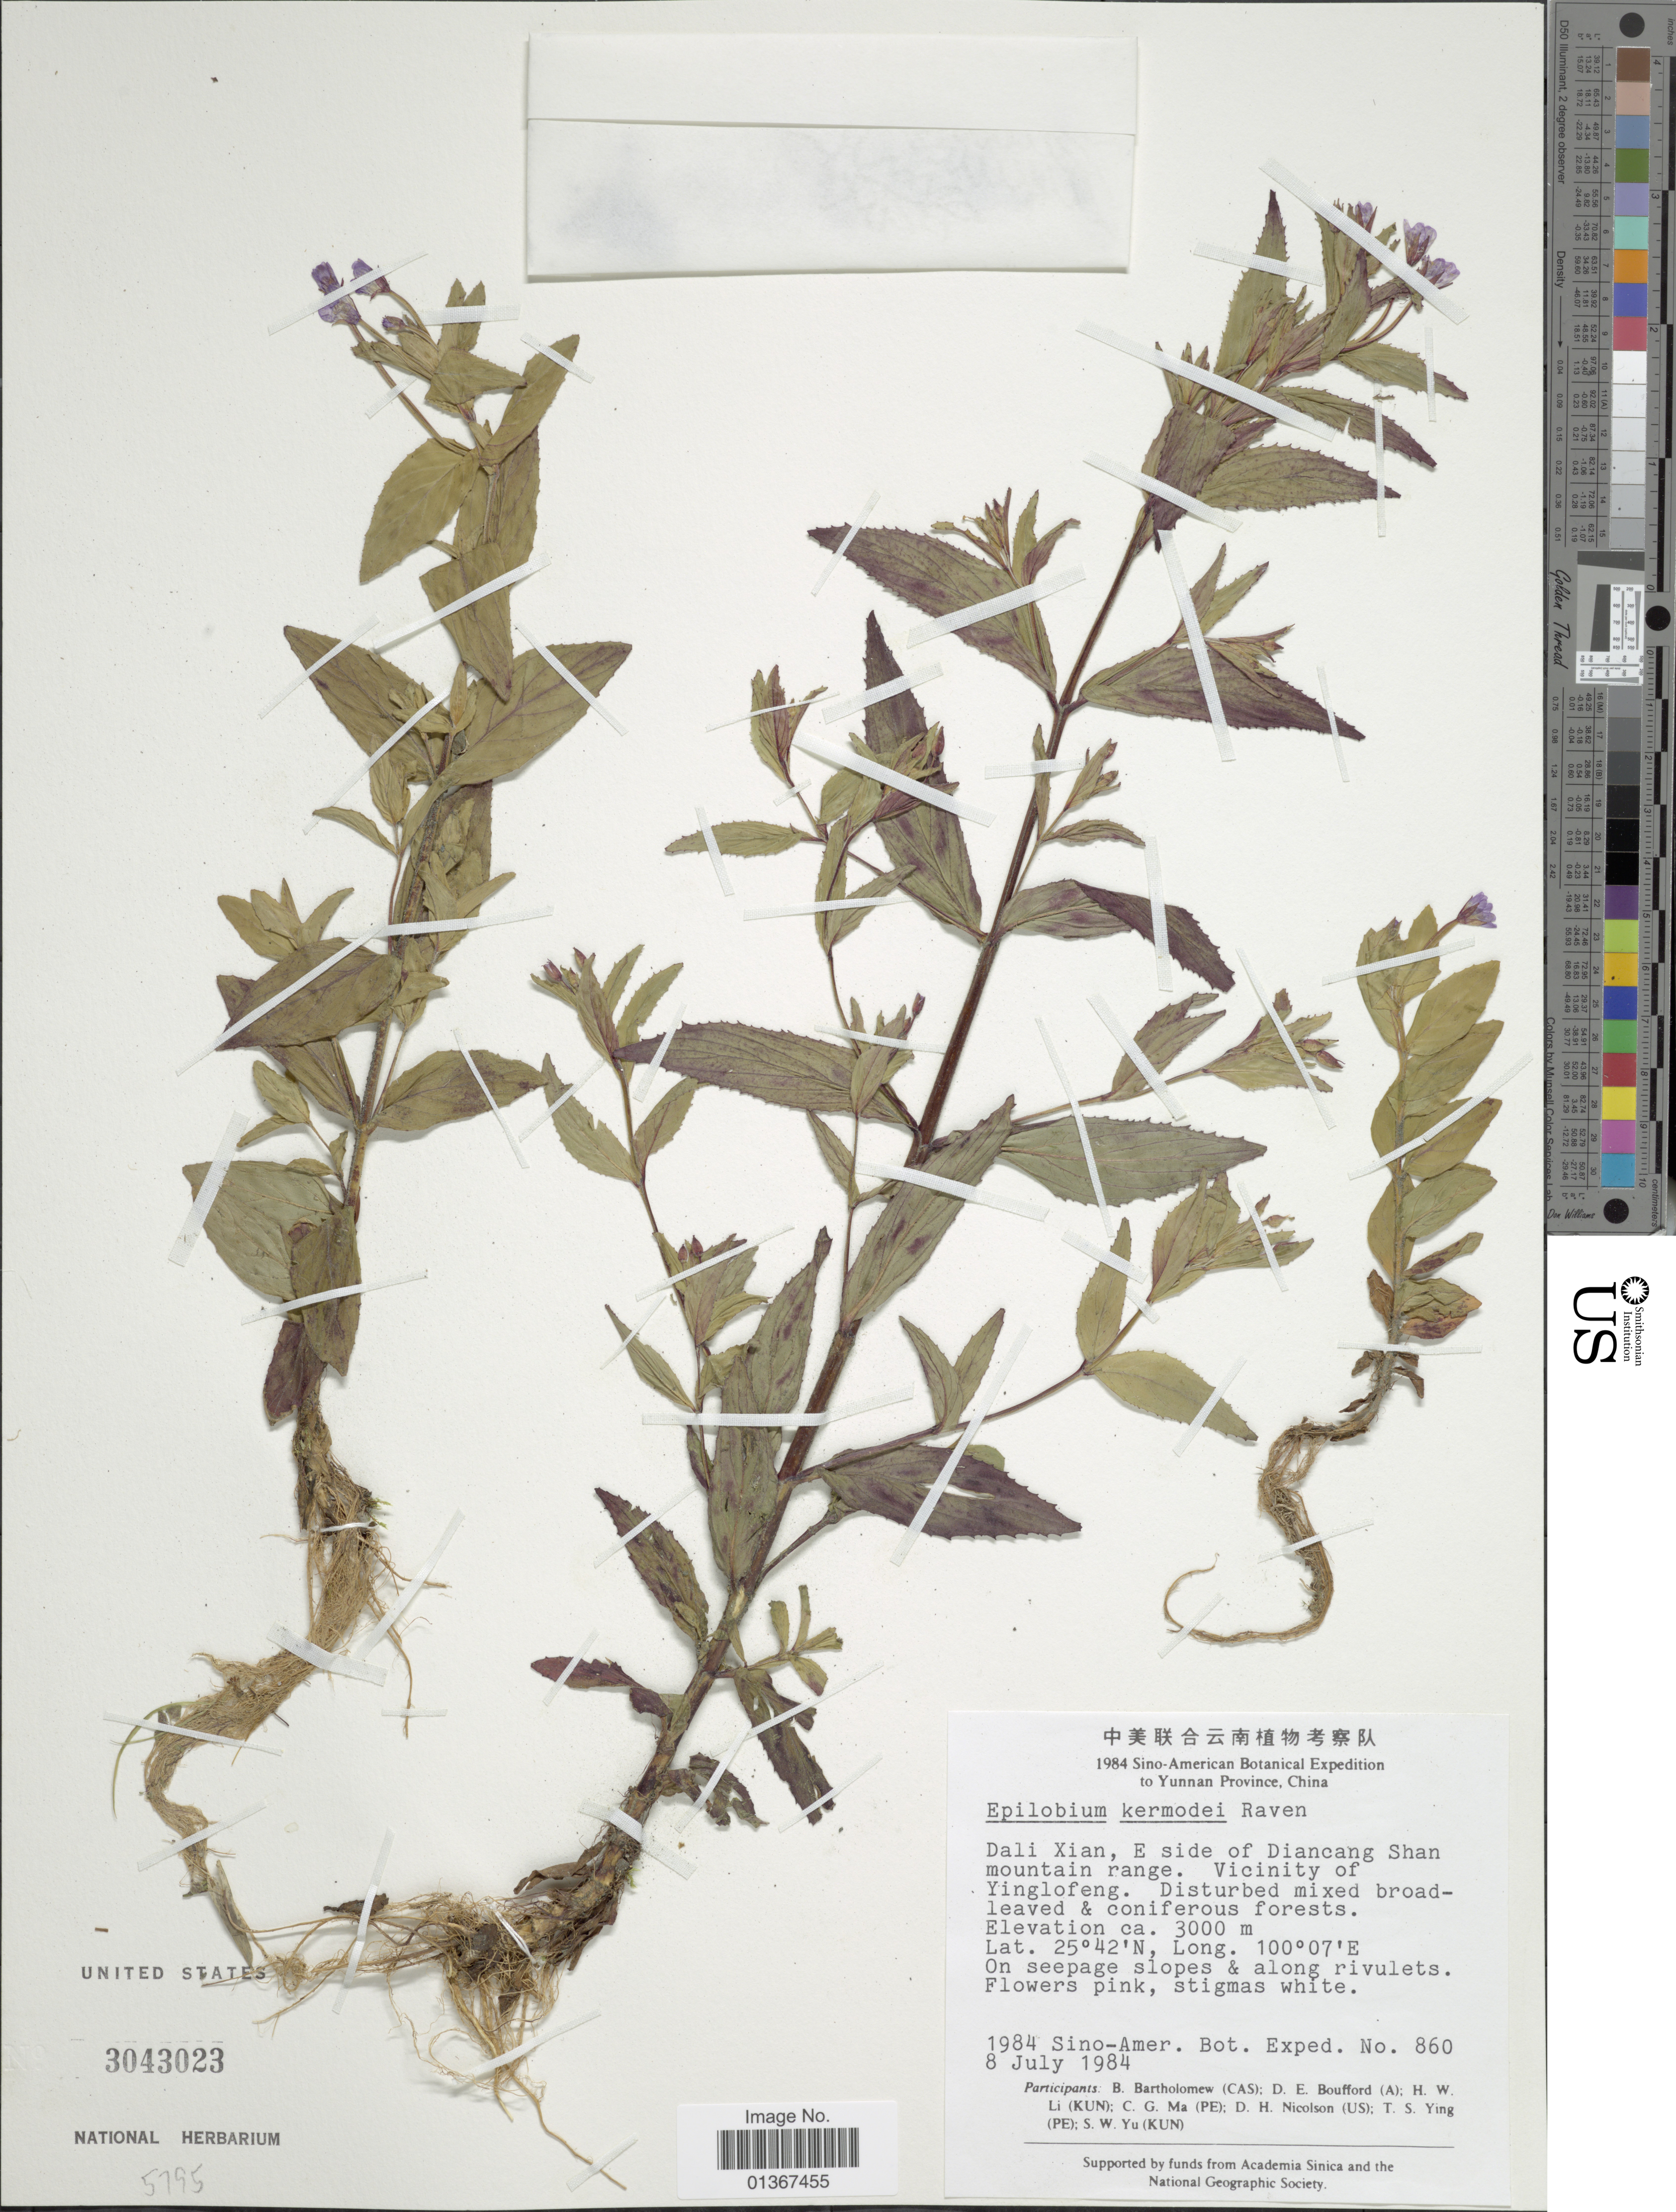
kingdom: Plantae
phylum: Tracheophyta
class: Magnoliopsida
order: Myrtales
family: Onagraceae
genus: Epilobium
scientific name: Epilobium kermodei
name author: P.H. Raven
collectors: Sino-Amer. Bot. Exped. 1984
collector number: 860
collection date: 1984-07-08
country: China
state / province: Yunnan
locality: Dali Xian, E side of Diancang Shan mountain range. Vicinity of Yinglofeng.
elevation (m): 3000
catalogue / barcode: US 3043023